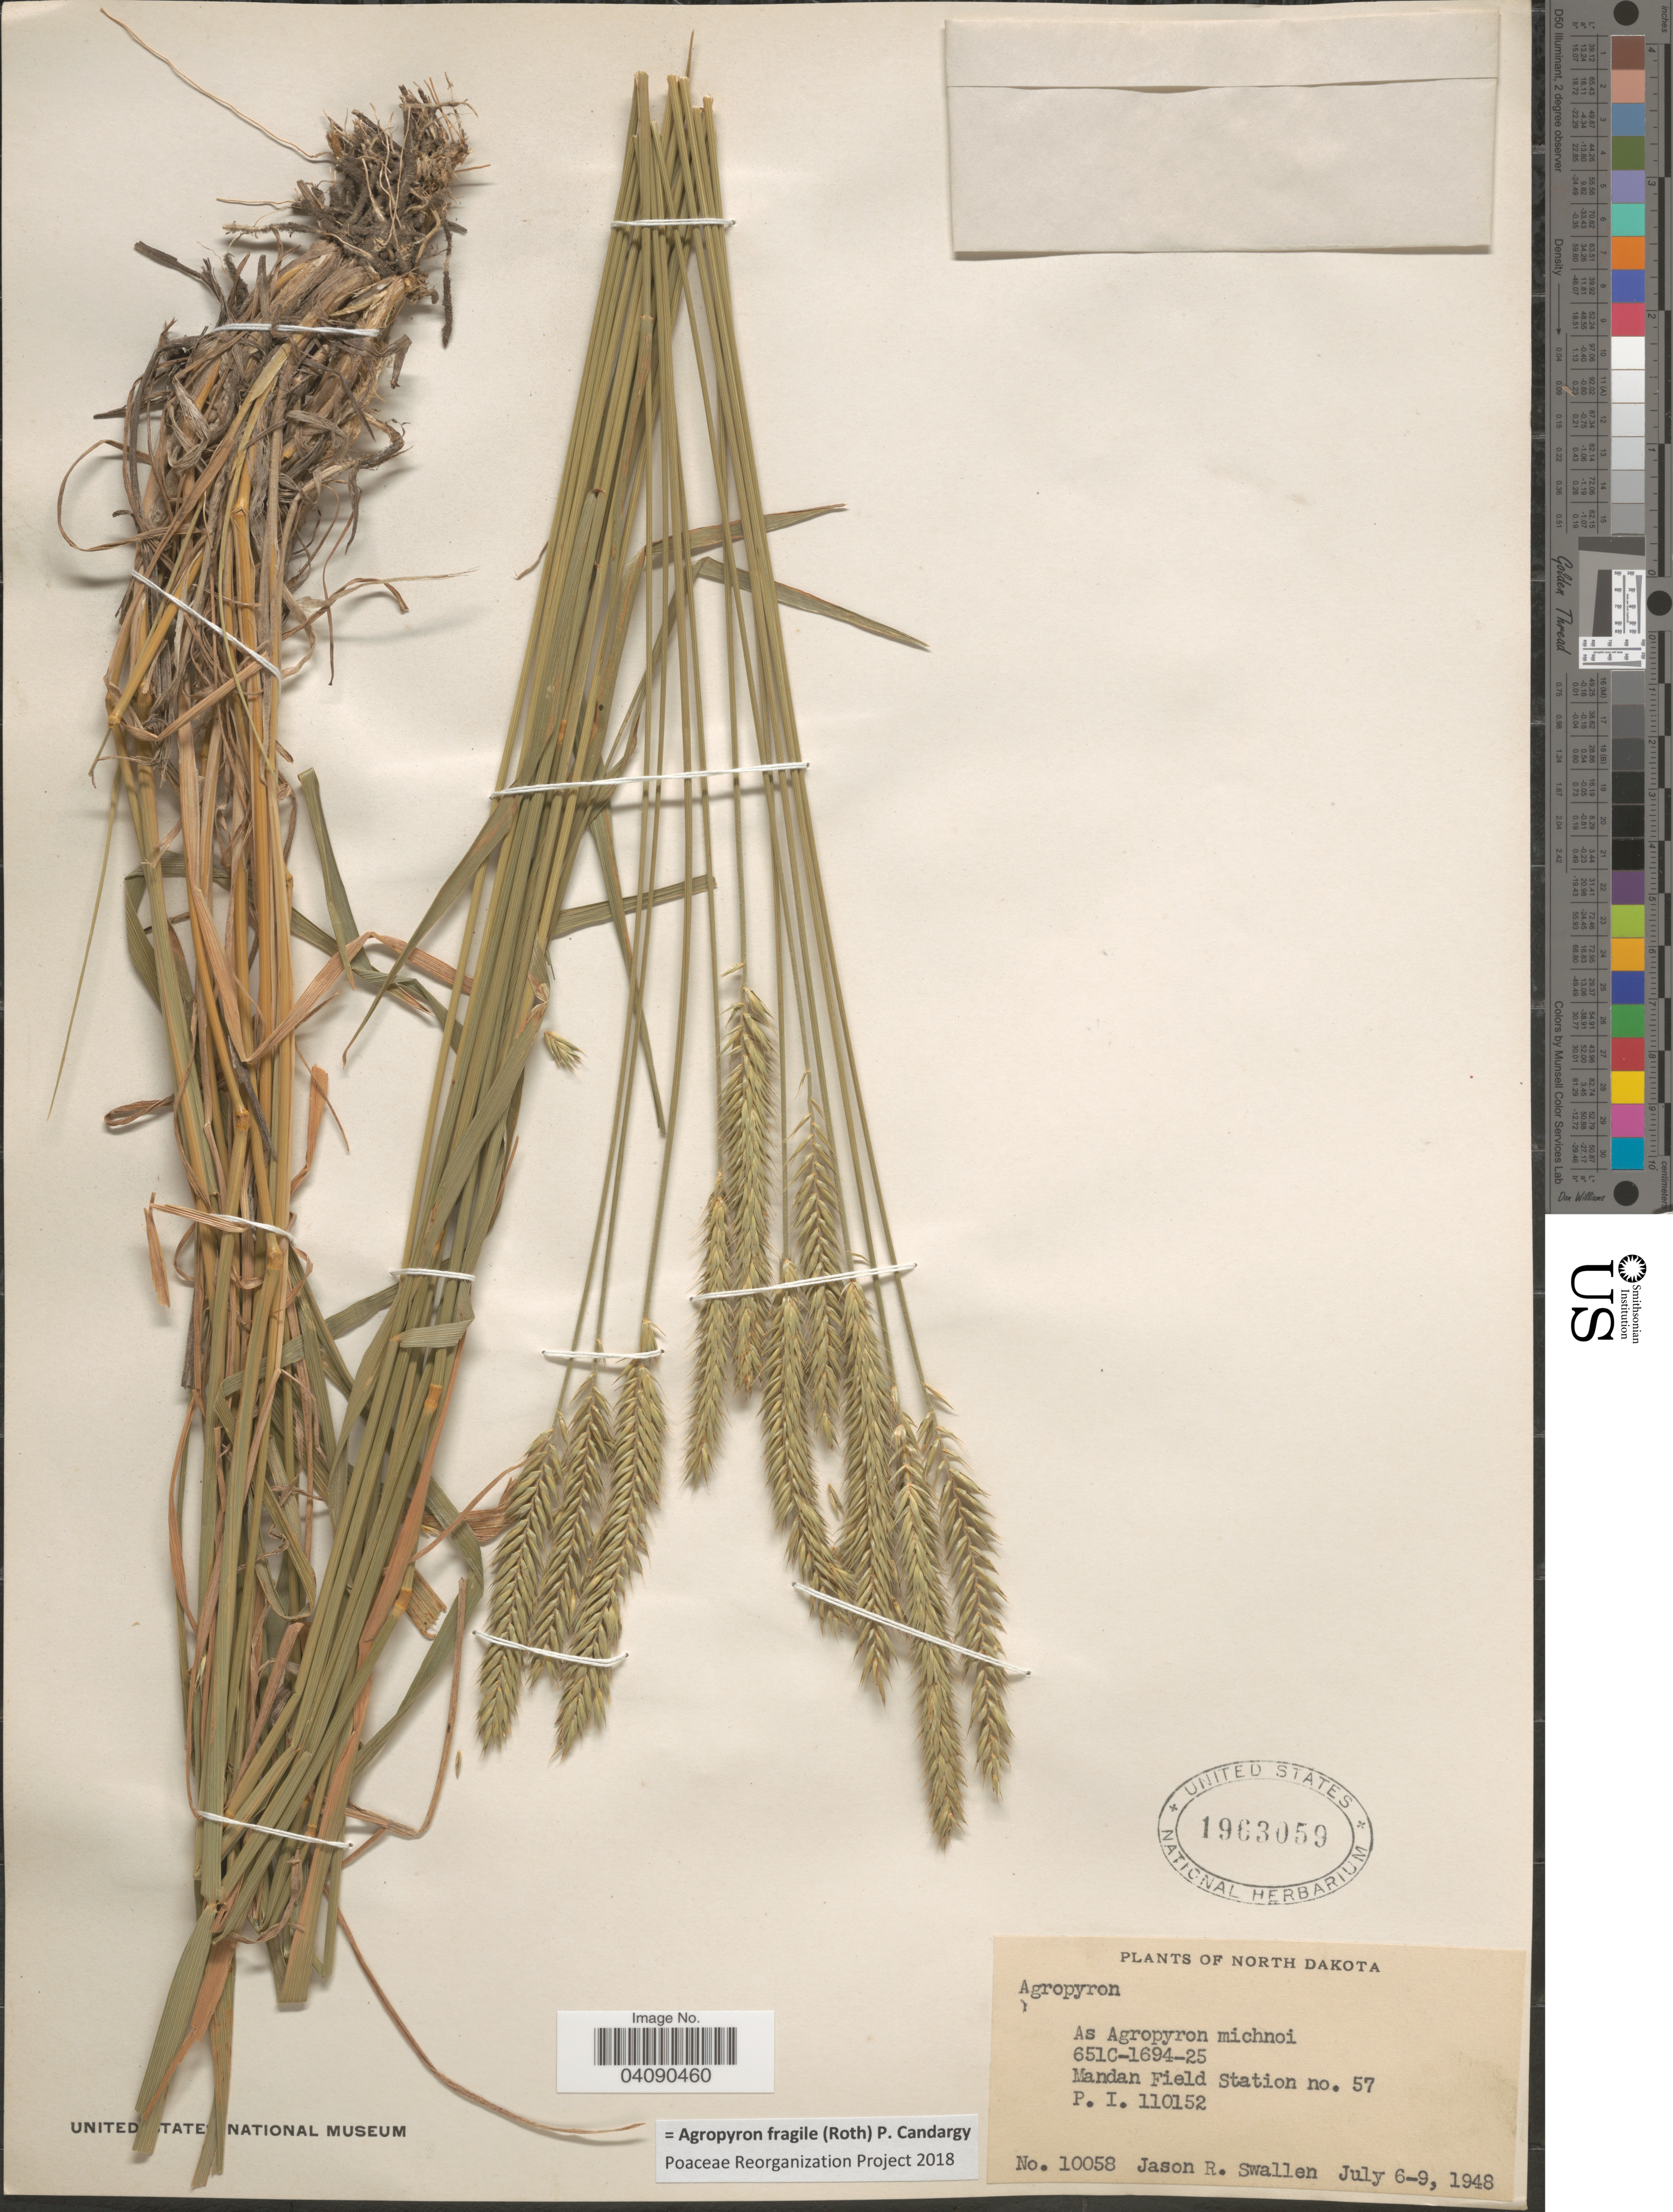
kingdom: Plantae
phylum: Tracheophyta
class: Liliopsida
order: Poales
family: Poaceae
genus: Agropyron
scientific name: Agropyron fragile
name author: (Roth) Candargy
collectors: J. R. Swallen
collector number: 10058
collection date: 1948-07-06/1948-07-09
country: United States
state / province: North Dakota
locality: Mandan Field Station no. 57.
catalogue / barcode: US 1963059